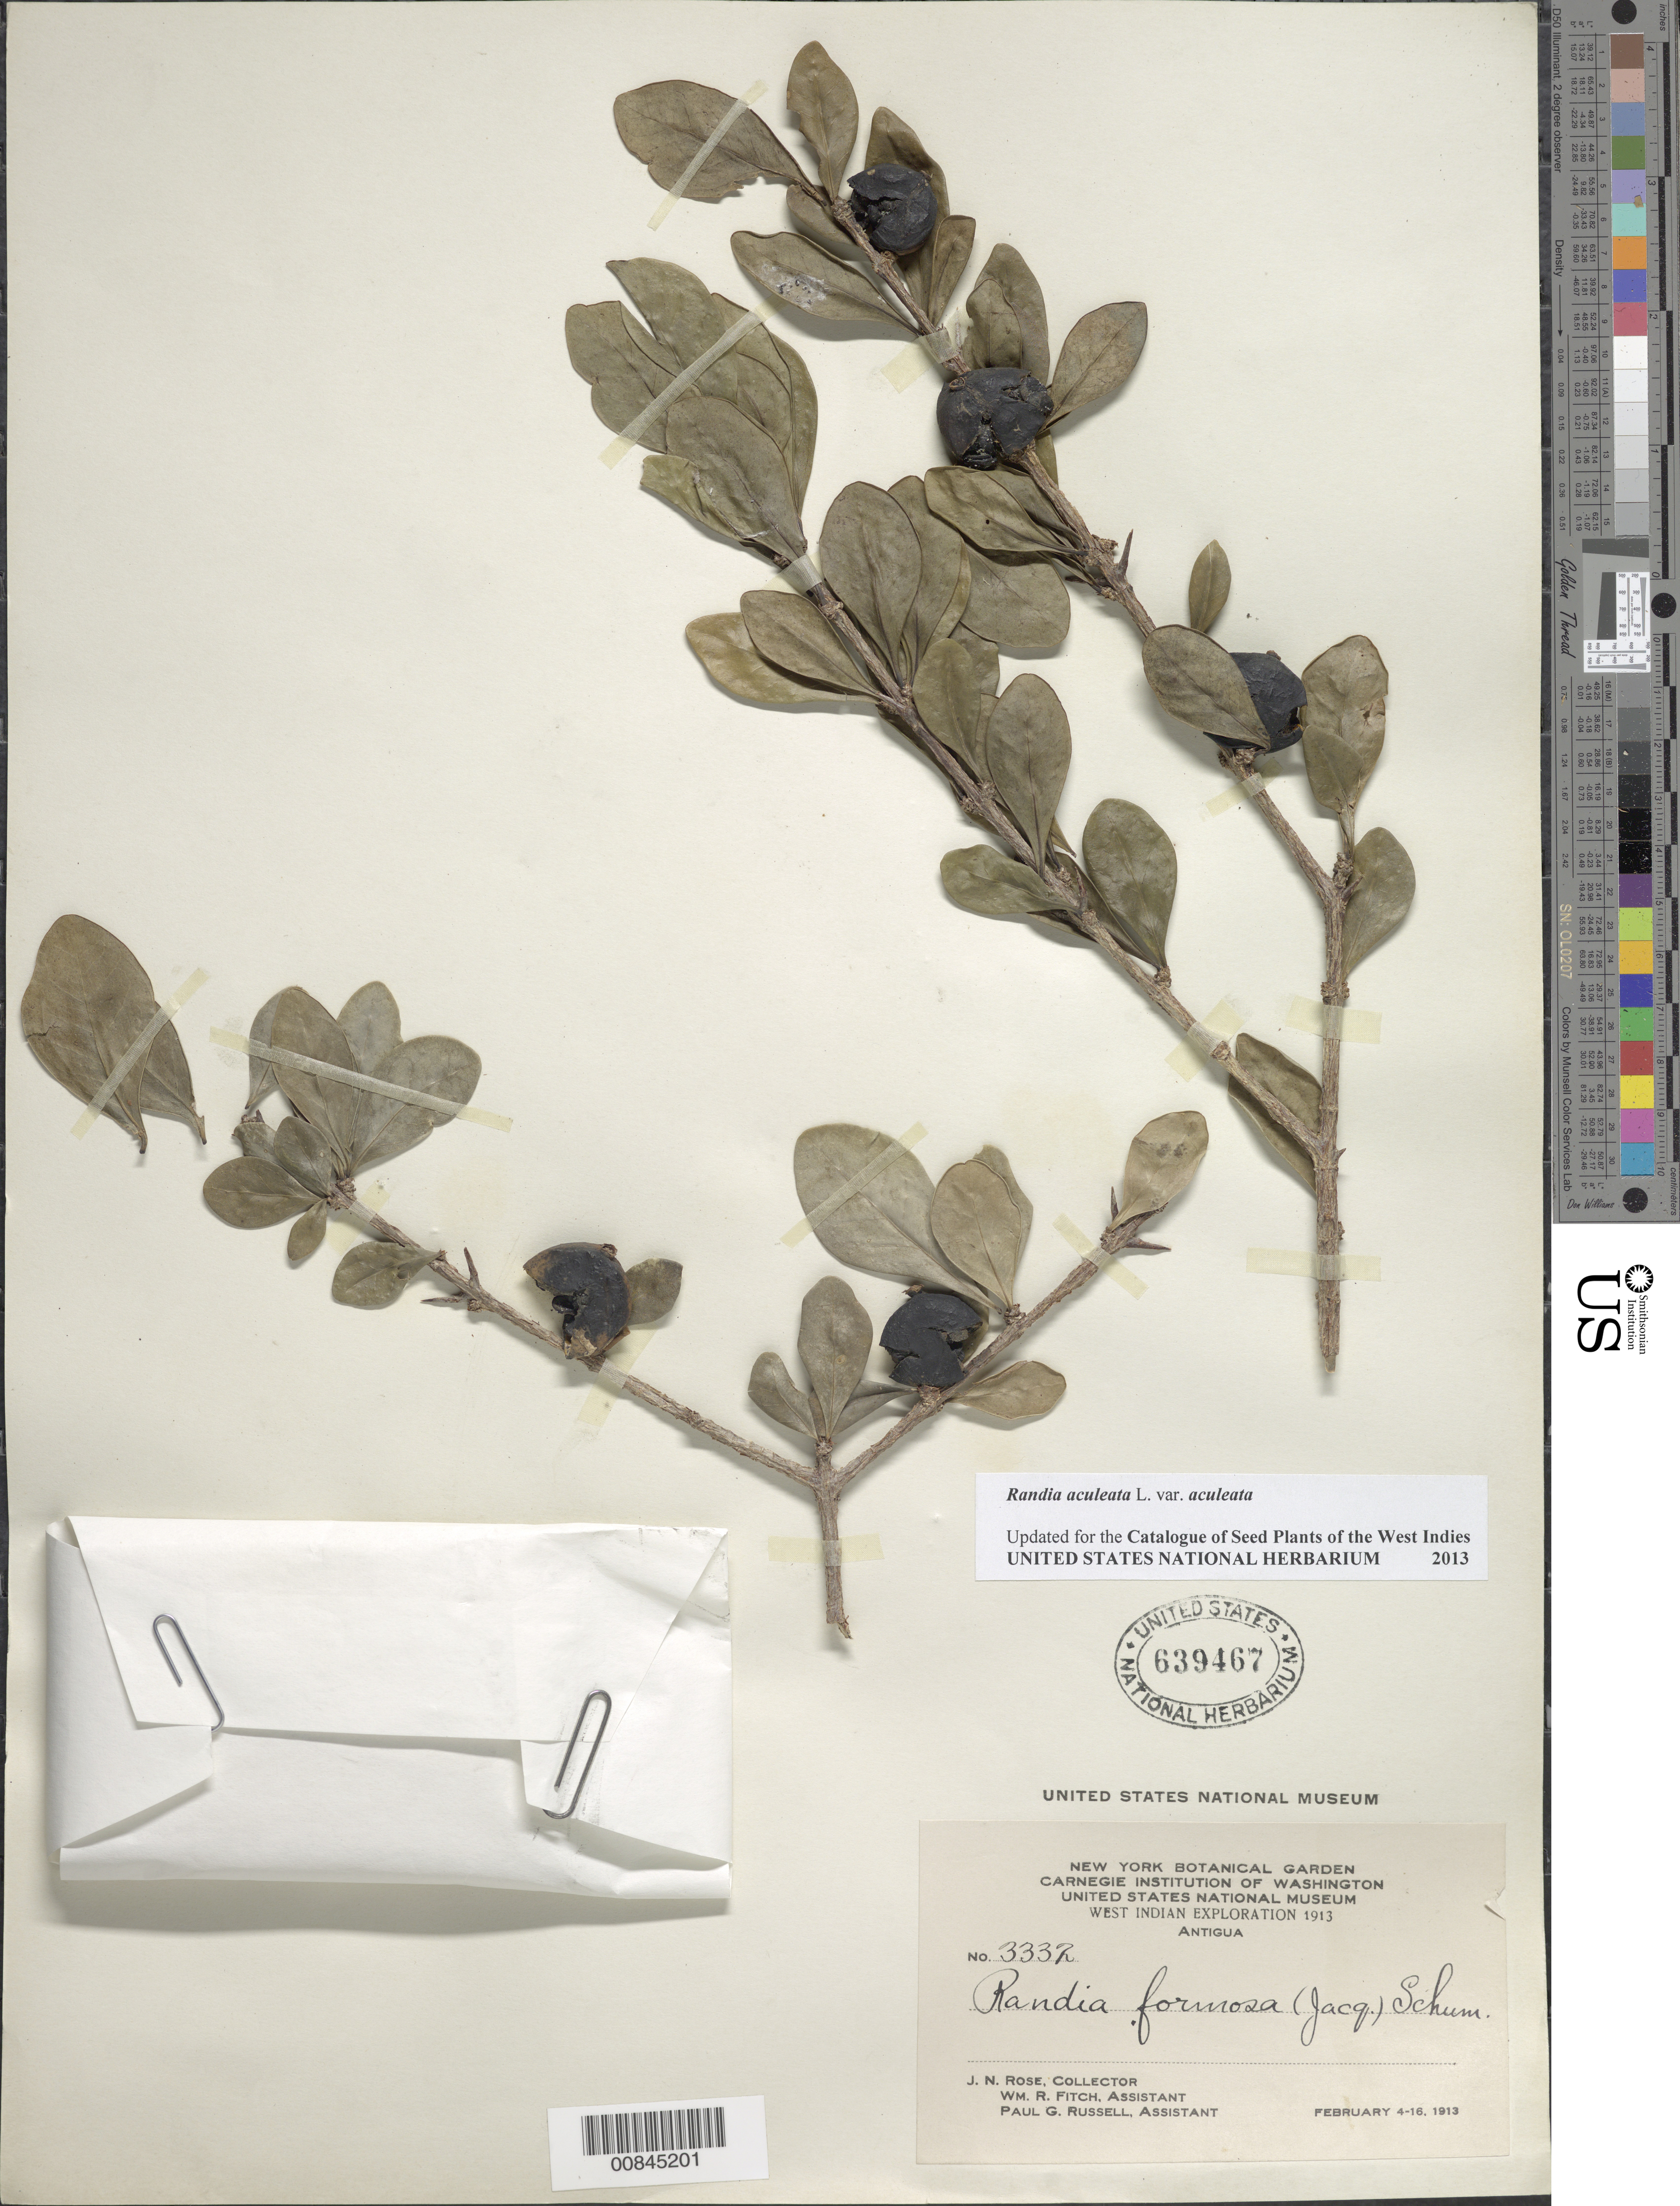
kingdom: Plantae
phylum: Tracheophyta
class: Magnoliopsida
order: Gentianales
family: Rubiaceae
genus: Randia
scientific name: Randia aculeata var. aculeata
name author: L.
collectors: J. N. Rose, W. R. Fitch & P. Russell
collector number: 3332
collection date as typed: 04 Feb 1913 to 16 Feb 1913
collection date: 1913-02-04/1913-02-16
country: Antigua and Barbuda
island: Leeward Is.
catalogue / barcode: US 639467